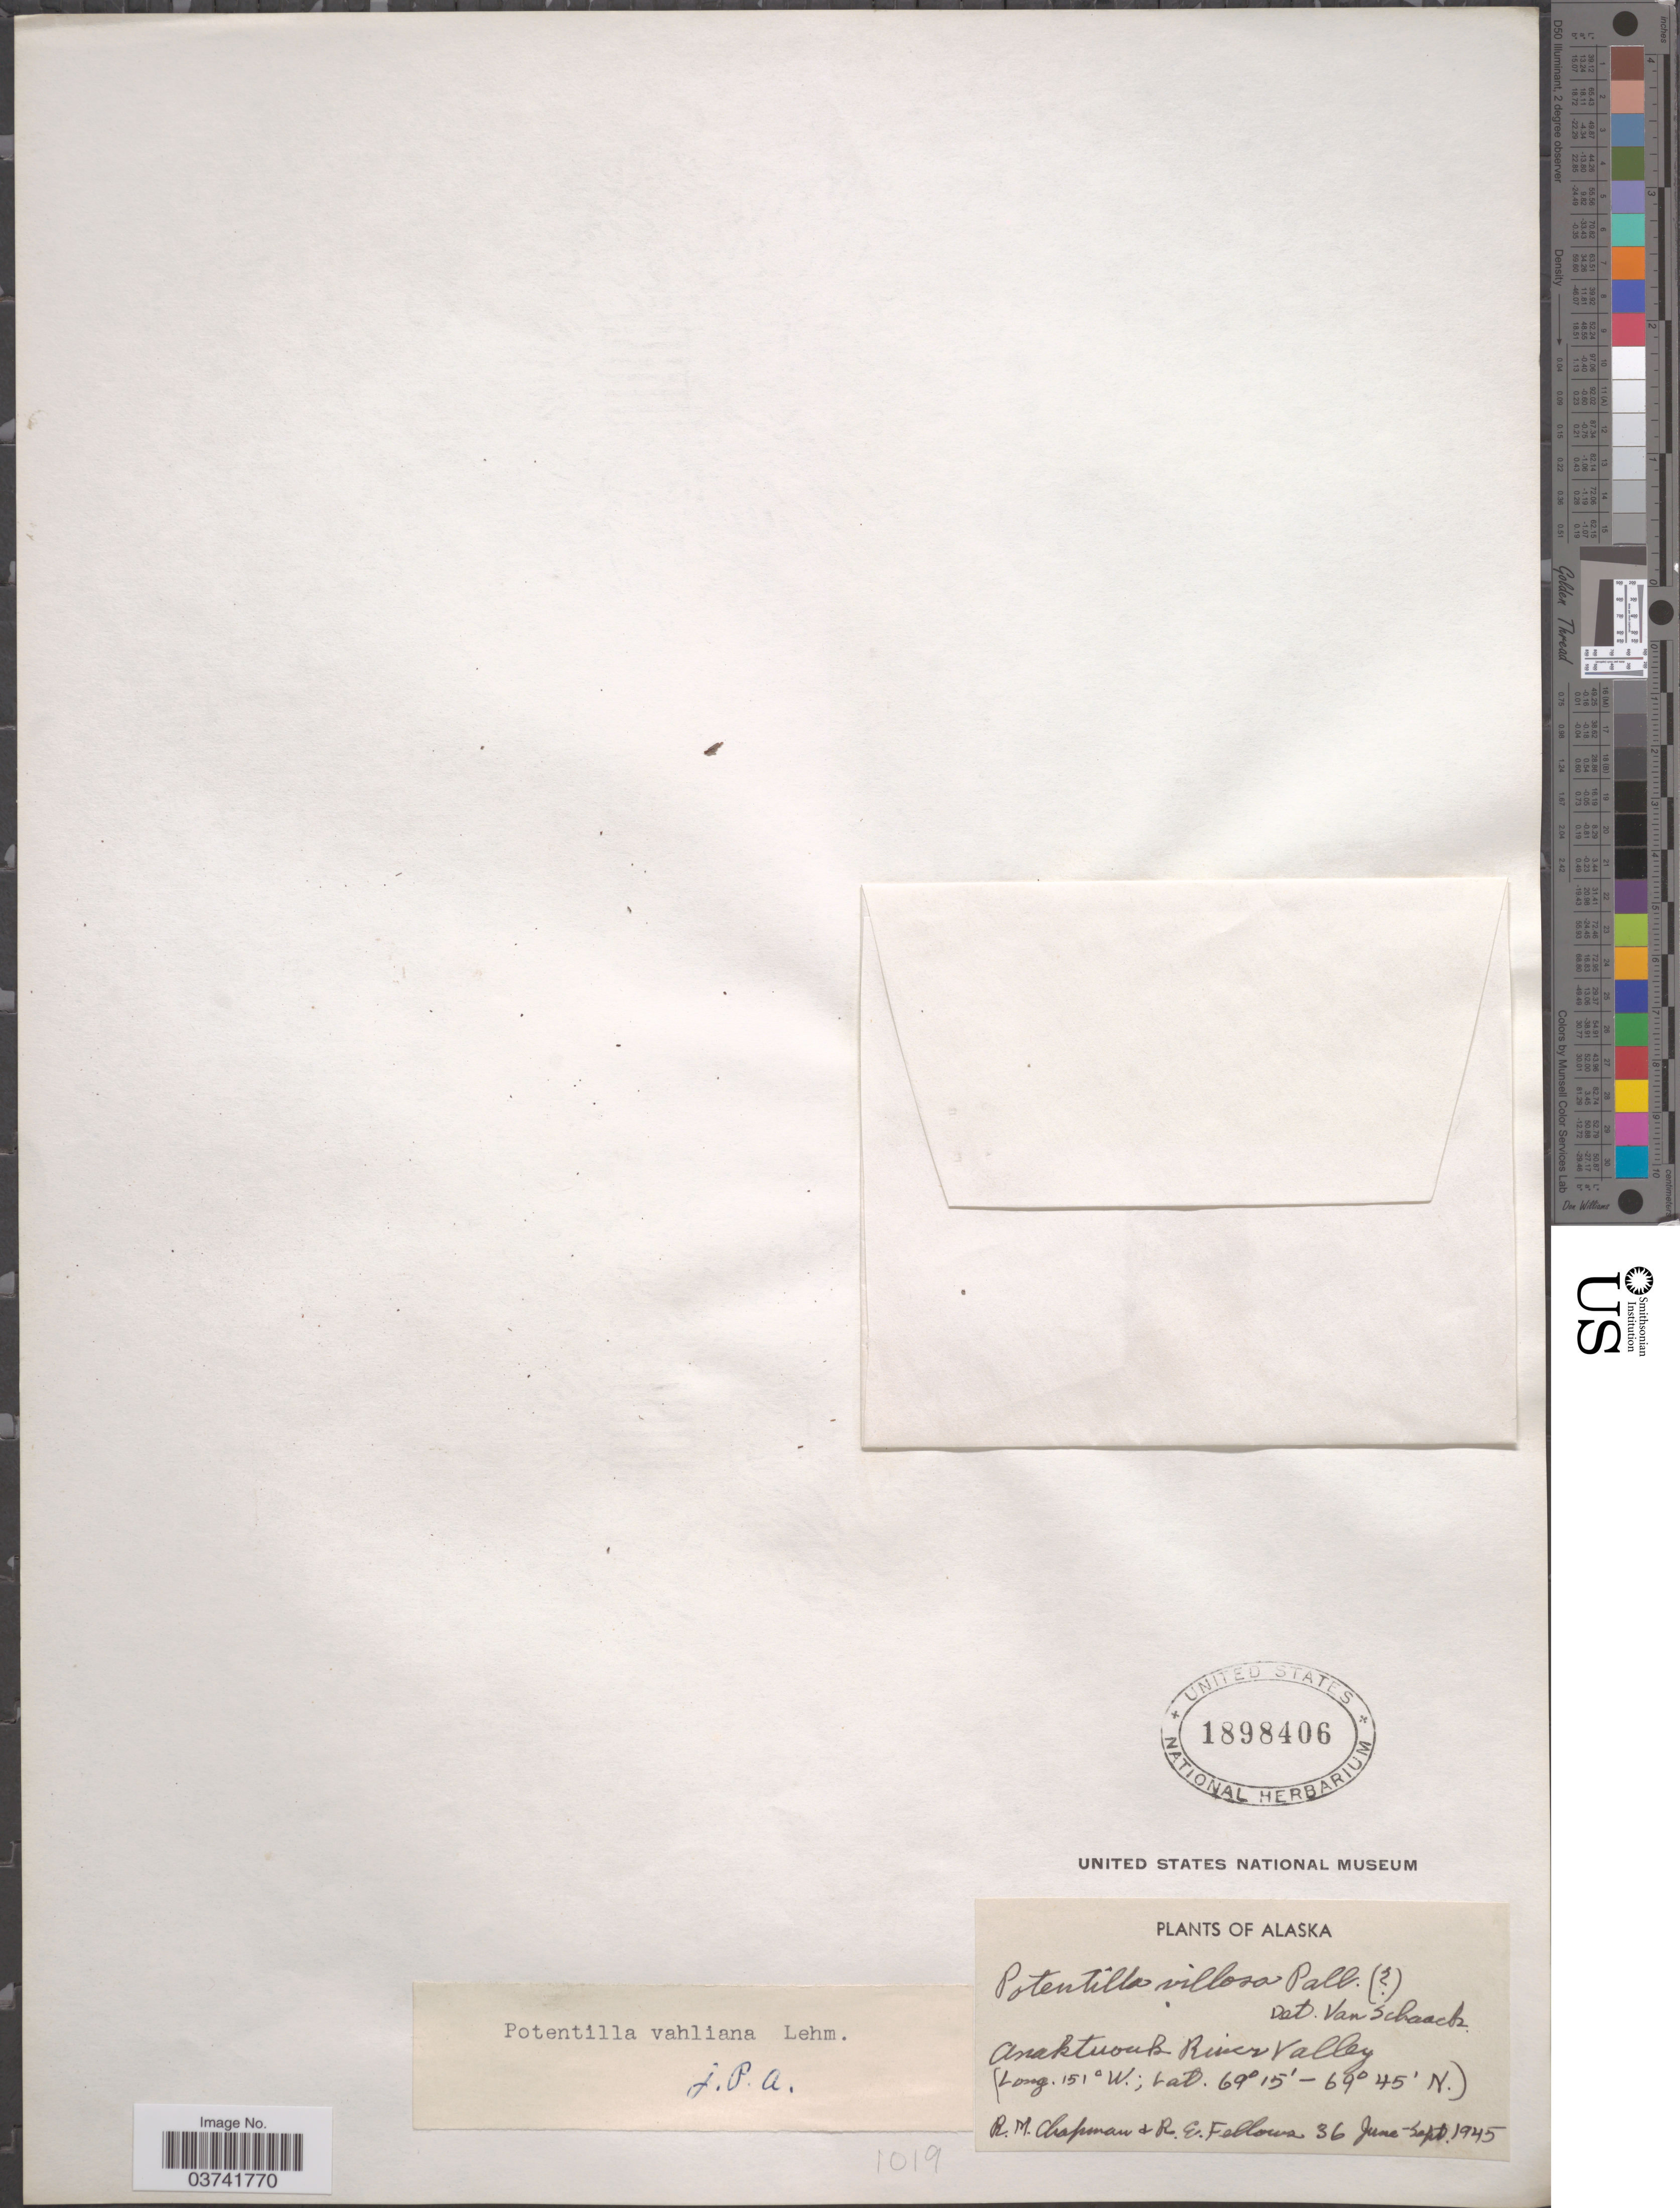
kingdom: Plantae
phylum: Tracheophyta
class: Magnoliopsida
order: Rosales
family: Rosaceae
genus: Potentilla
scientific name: Potentilla vahliana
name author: Lehm.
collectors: R. M. Chapman & R. Fellows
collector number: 36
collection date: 1945-06/1945-09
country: United States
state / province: Alaska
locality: Anaktuvuk River Valley.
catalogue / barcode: US 1898406